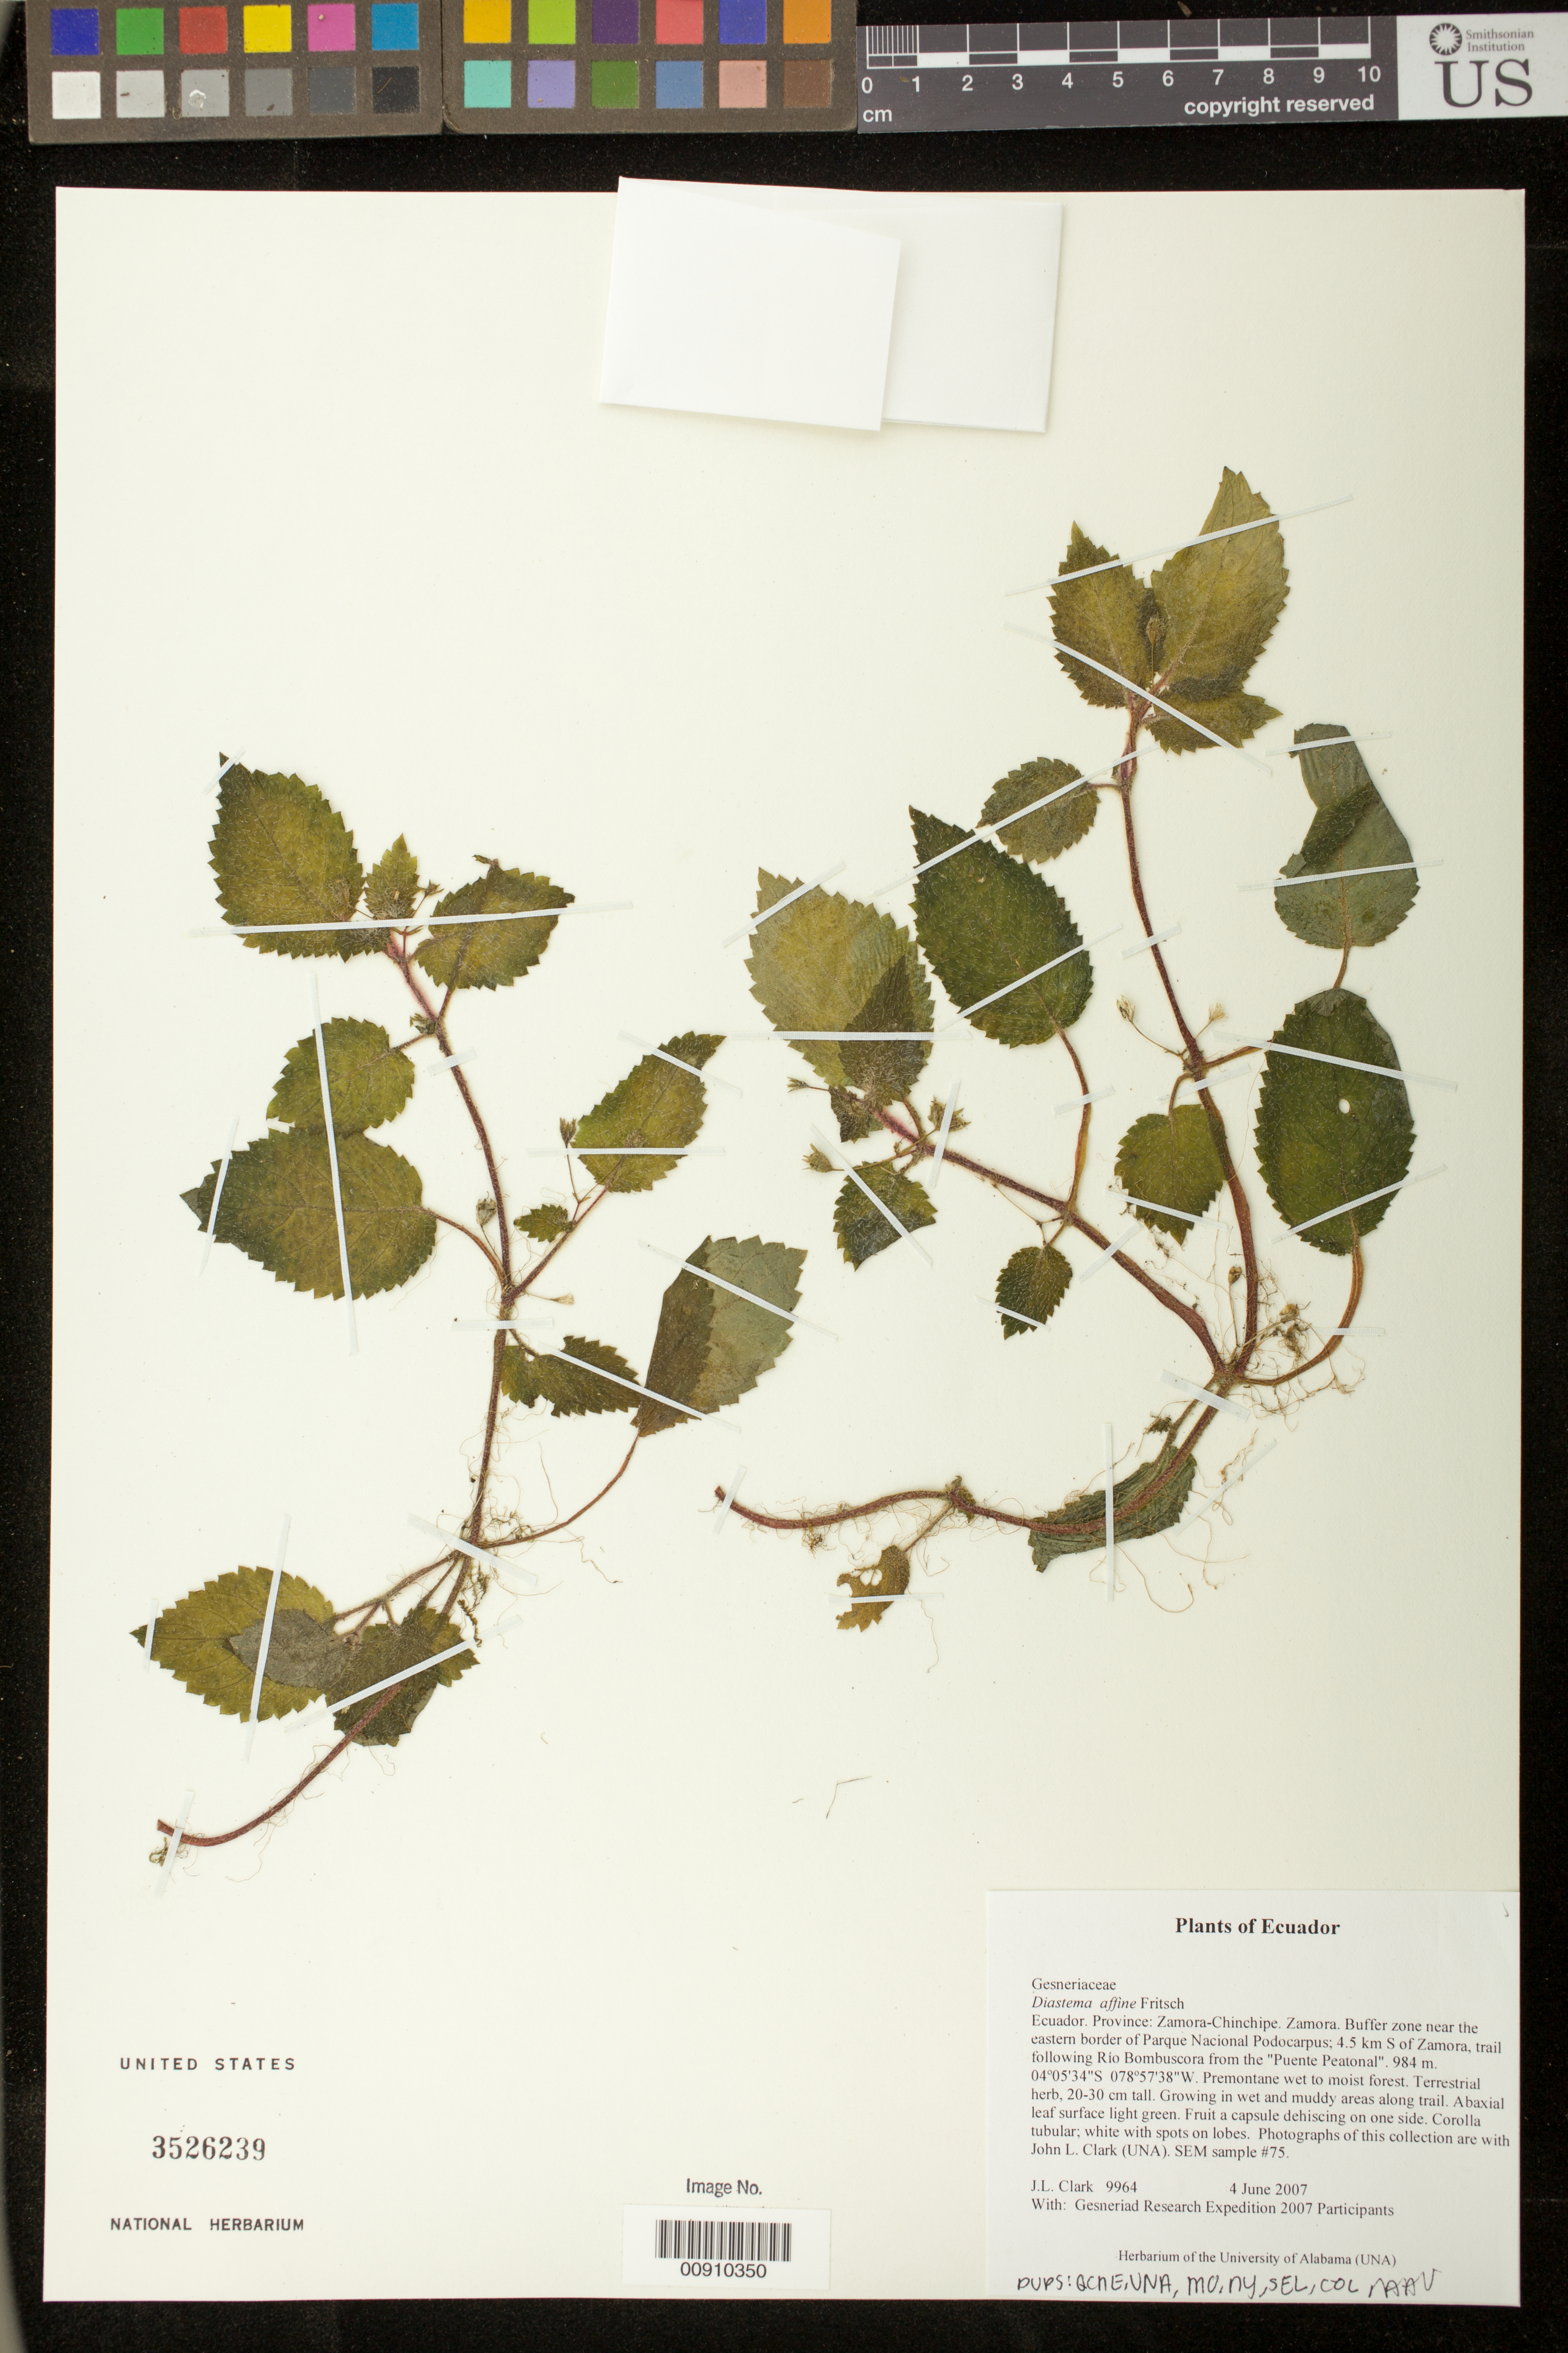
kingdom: Plantae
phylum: Tracheophyta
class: Magnoliopsida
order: Lamiales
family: Gesneriaceae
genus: Diastema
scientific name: Diastema affine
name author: Fritsch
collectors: J. L. Clark & Gesneriad Research Expedition 2007 Participants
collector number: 9964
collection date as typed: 04 Jun 2007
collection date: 2007-06-04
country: Ecuador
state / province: Zamora-Chinchipe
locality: Zamora. Buffer zone near the eastern border of Parque Nacional Podocarpus; 4.5 km S of Zamora, trail following Río Bombuscora from the "Puente Peatonal"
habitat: Premontane wet to moist forest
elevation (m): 984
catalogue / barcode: US 3526239